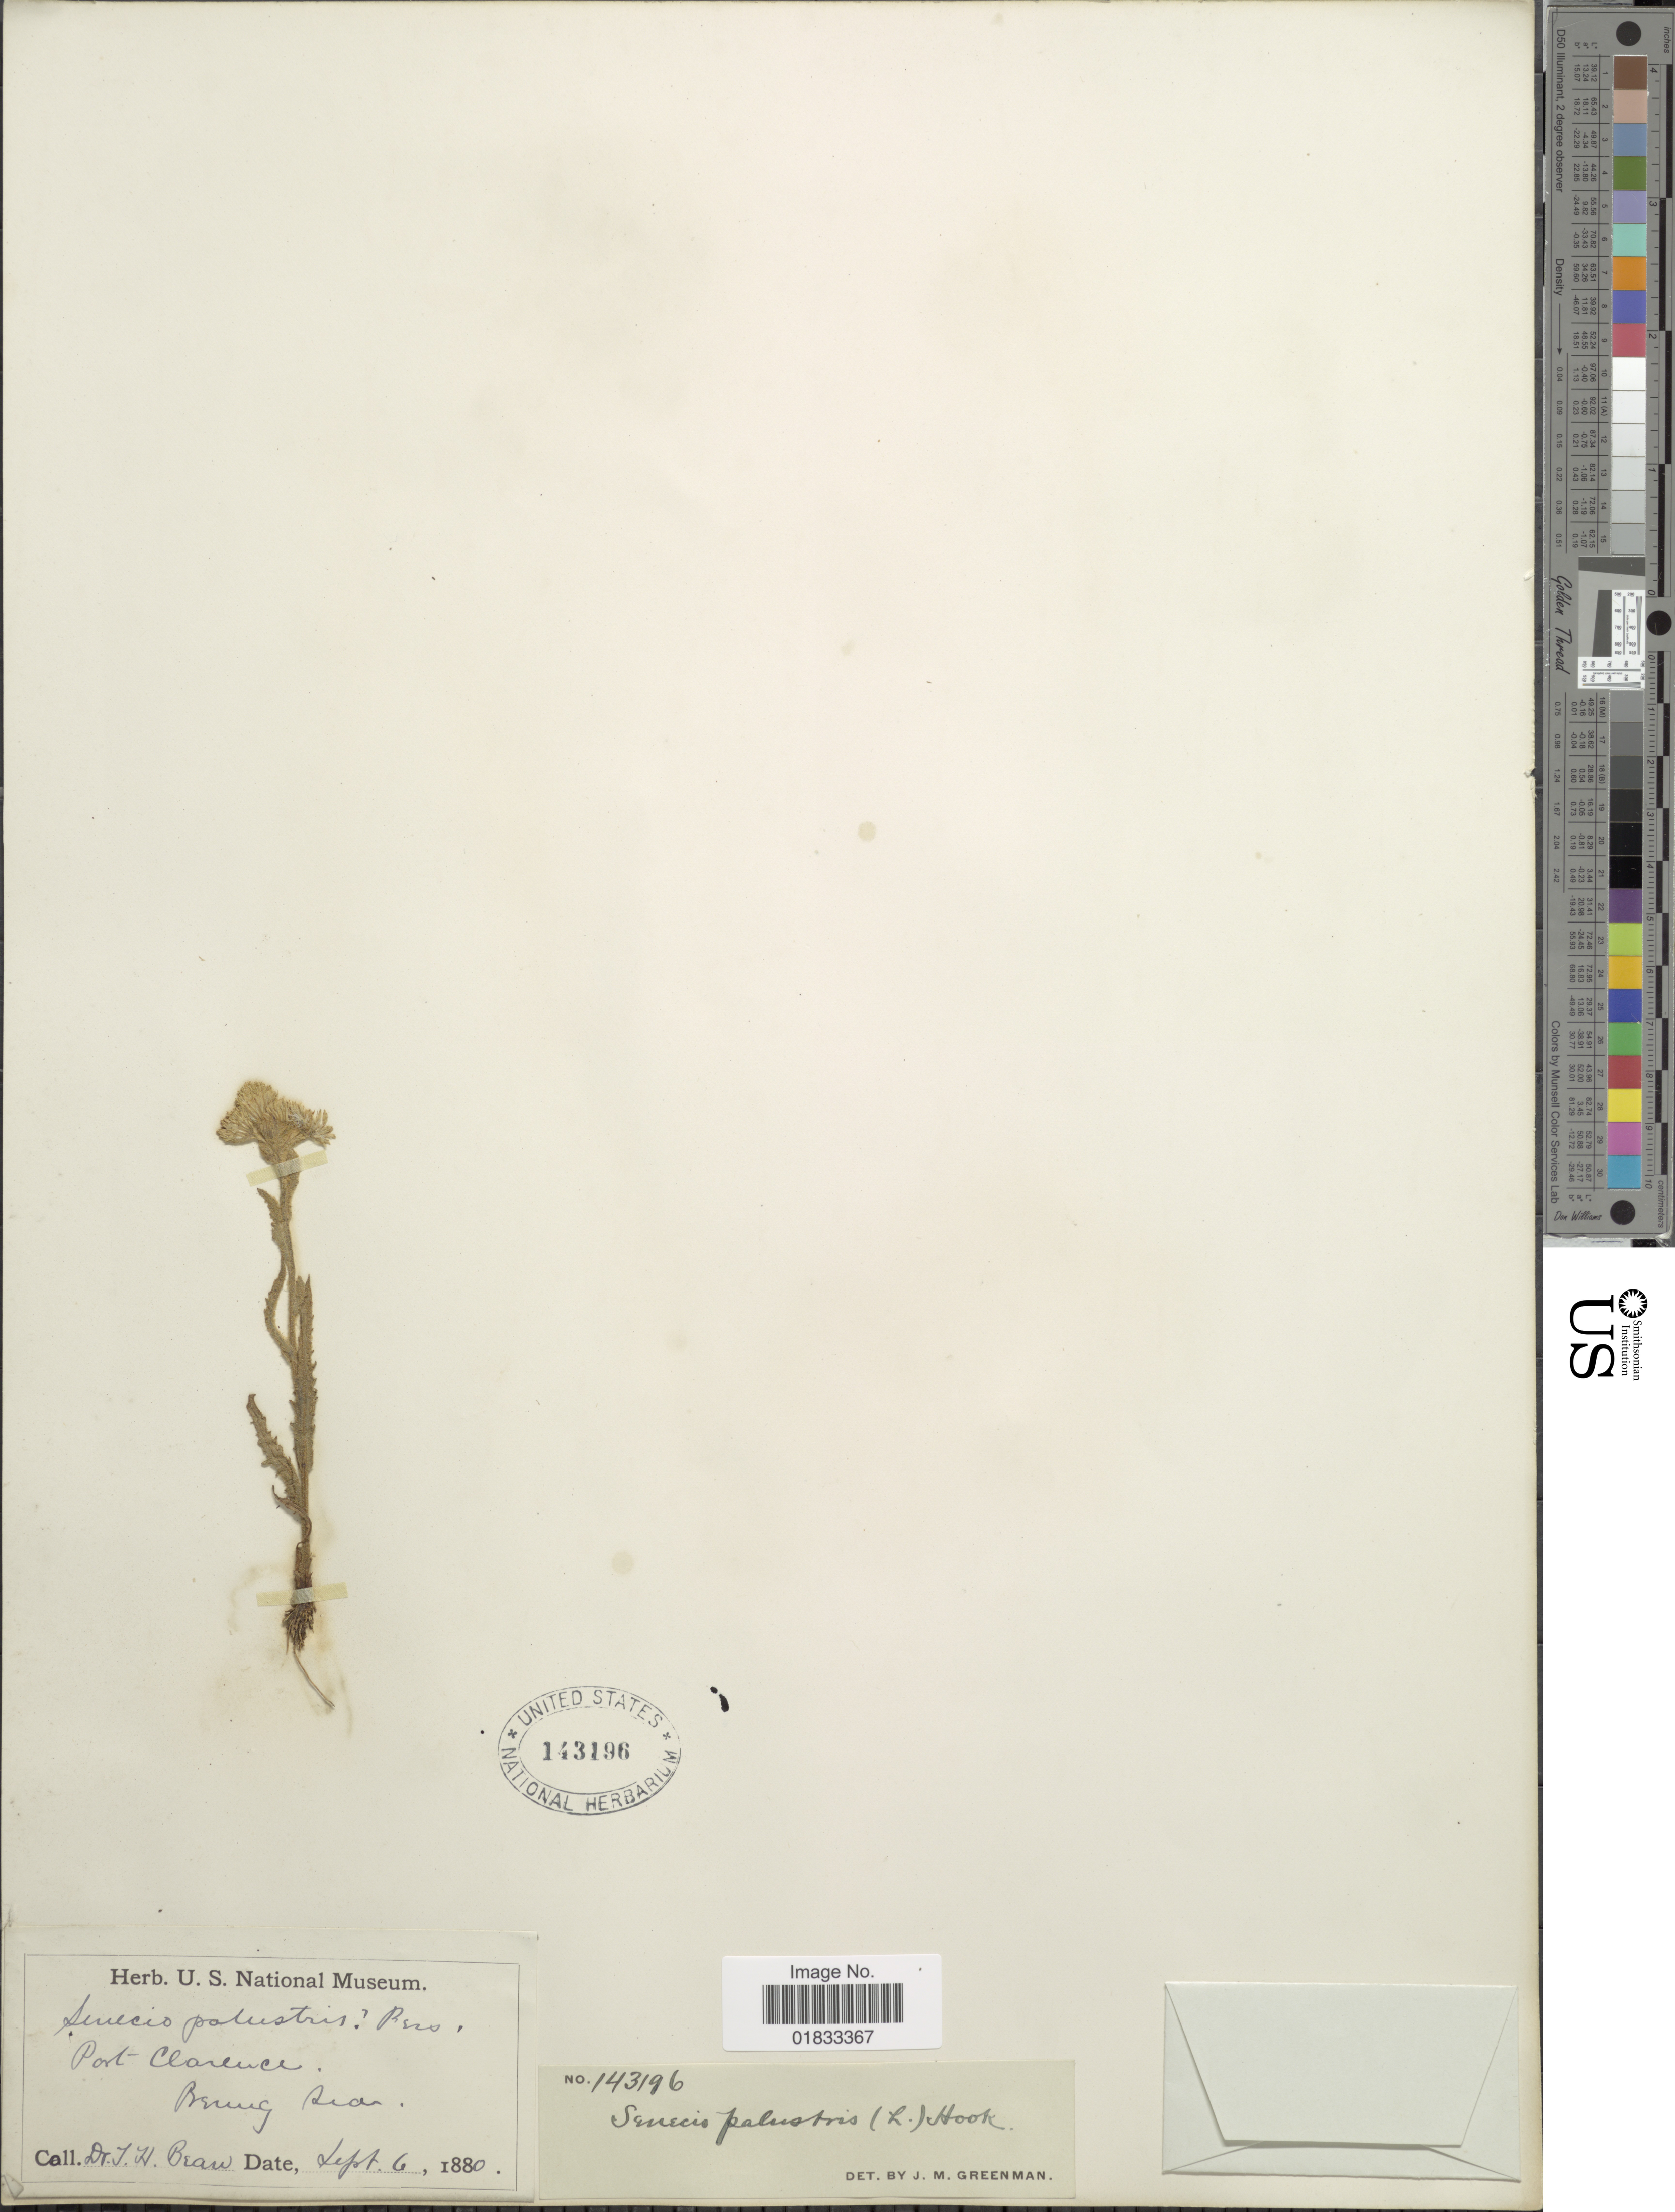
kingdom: Plantae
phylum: Tracheophyta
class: Magnoliopsida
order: Asterales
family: Asteraceae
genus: Tephroseris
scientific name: Tephroseris palustris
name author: (L.) Rchb.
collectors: J. Bean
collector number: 143196?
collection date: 1880-09-06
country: United States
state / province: Alaska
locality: Port Clarence, Bering Sea.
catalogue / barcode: US 143196